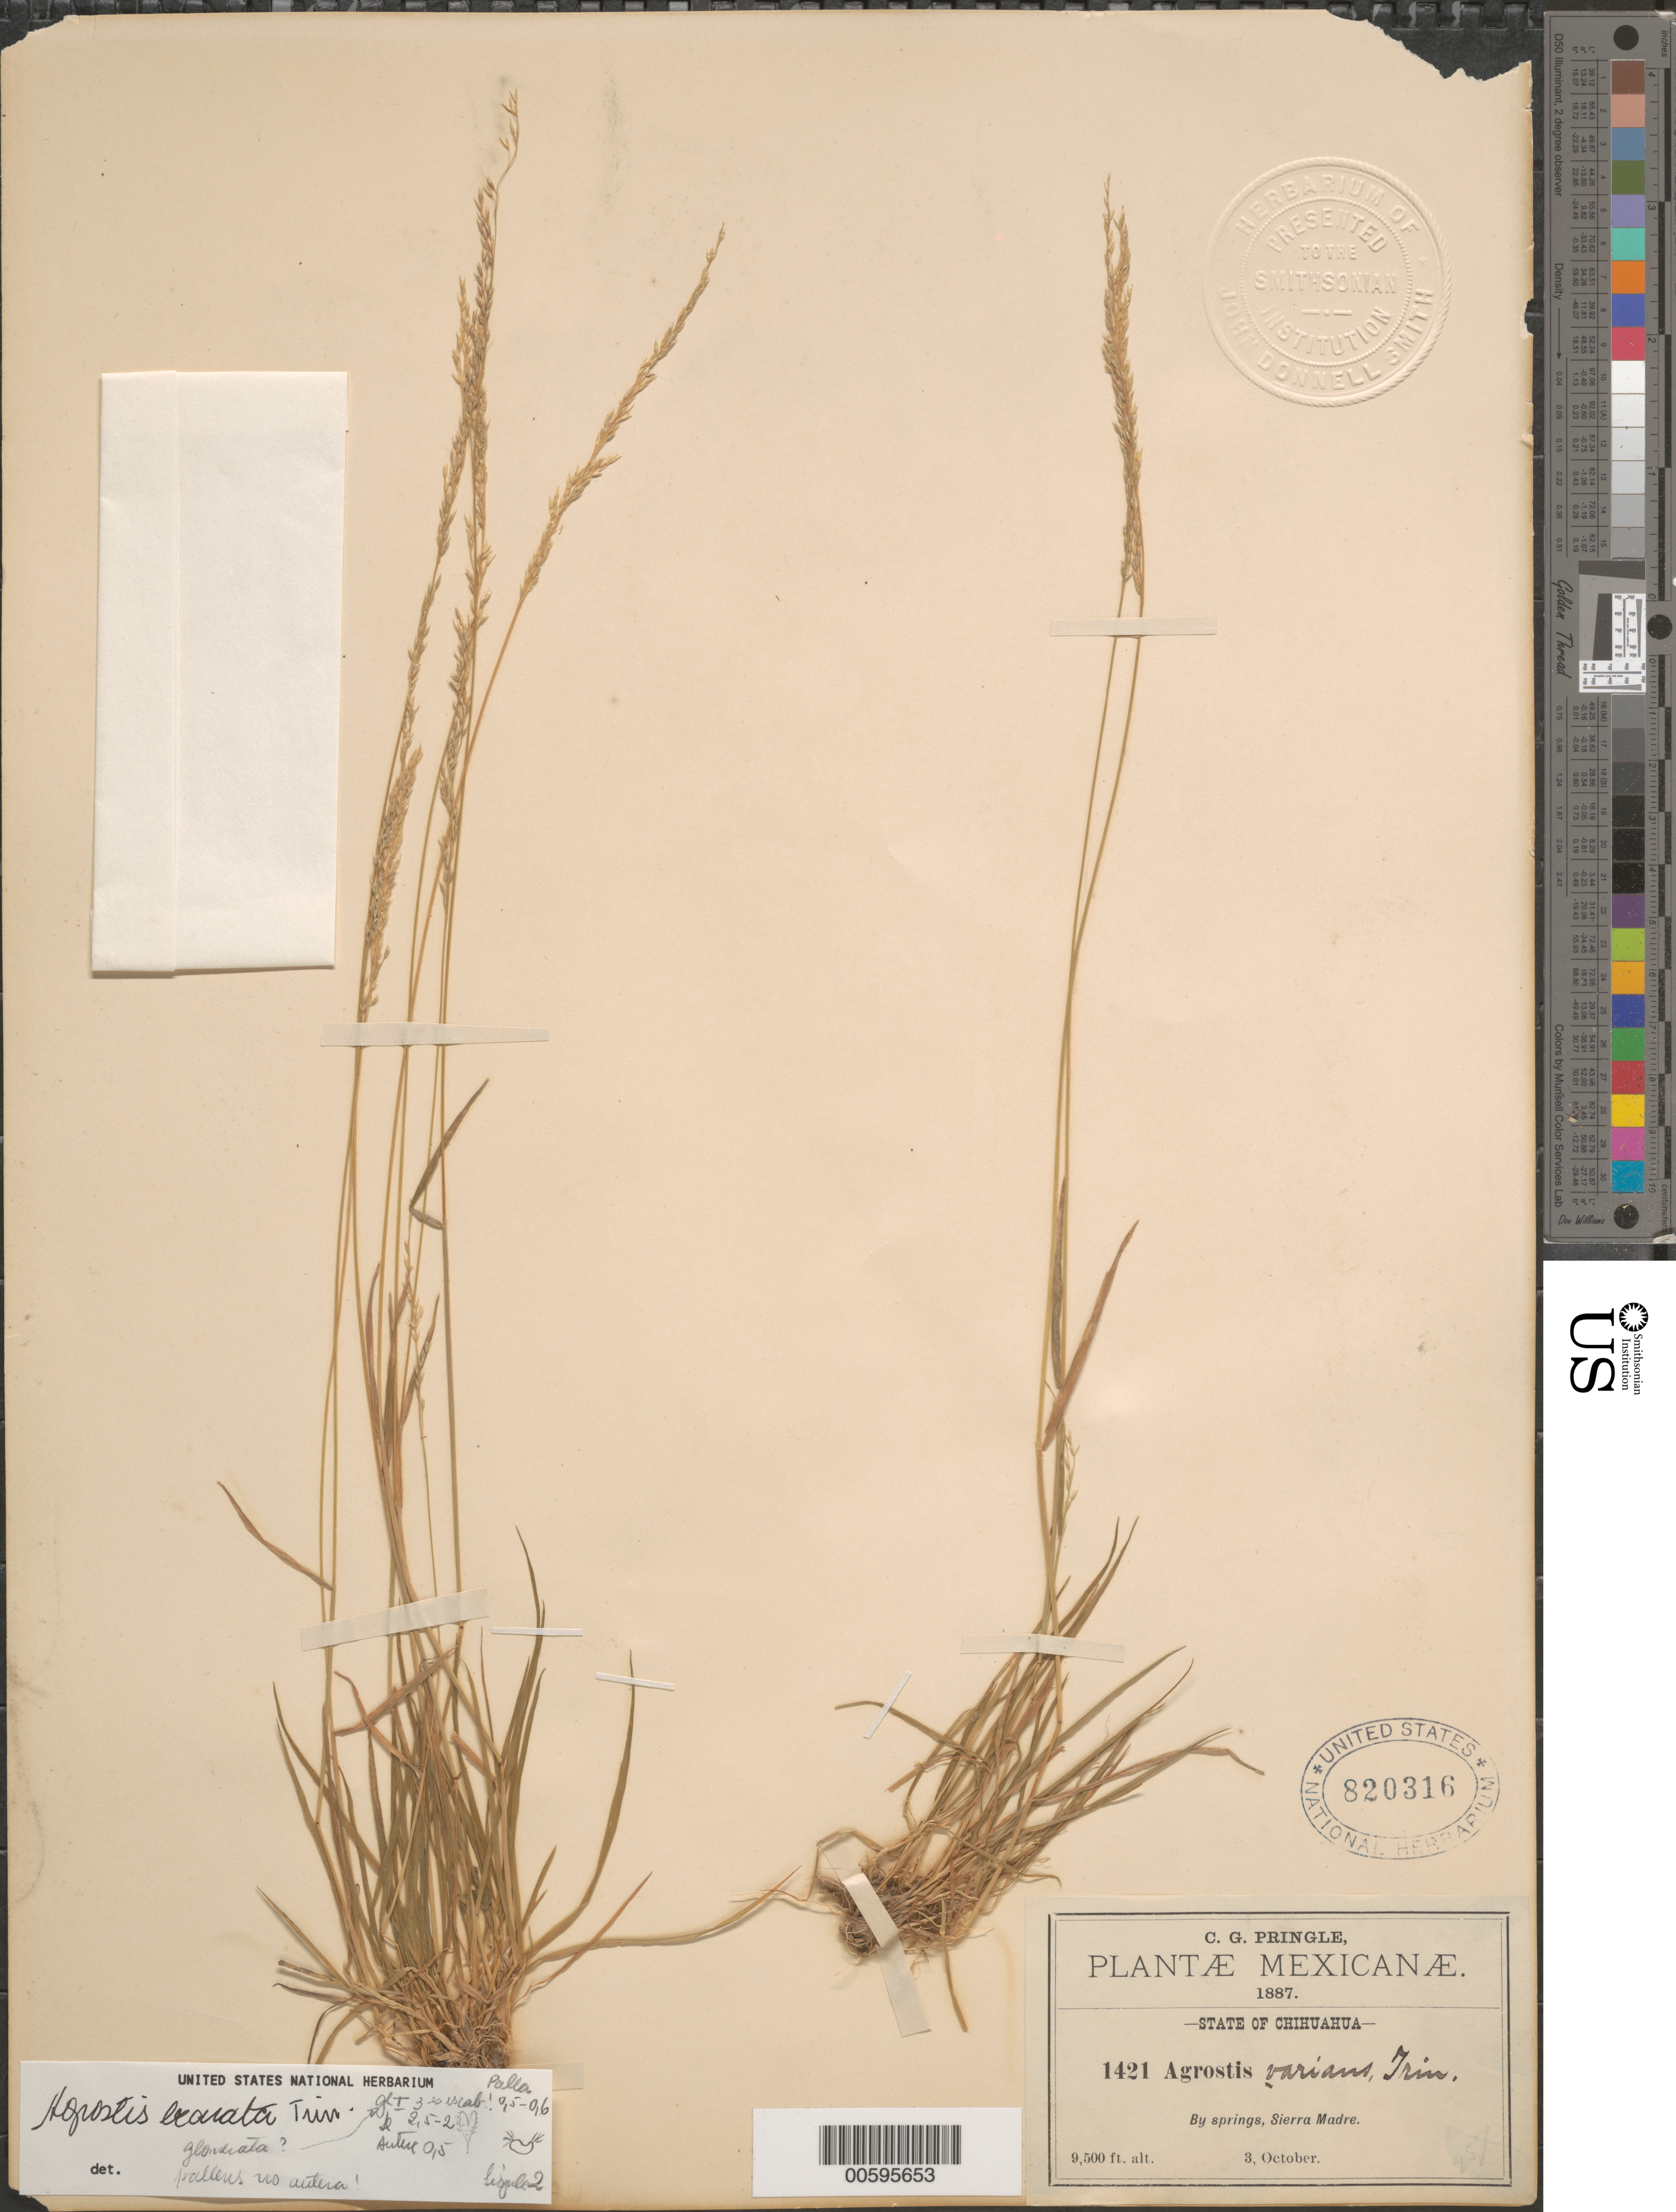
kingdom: Plantae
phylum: Tracheophyta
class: Liliopsida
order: Poales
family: Poaceae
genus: Agrostis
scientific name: Agrostis varians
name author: Trin.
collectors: C. G. Pringle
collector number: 1421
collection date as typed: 3 Oct 1887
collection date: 1887-10-03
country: Mexico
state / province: Chihuahua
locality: Sierra Madre.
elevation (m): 2896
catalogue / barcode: US 820316